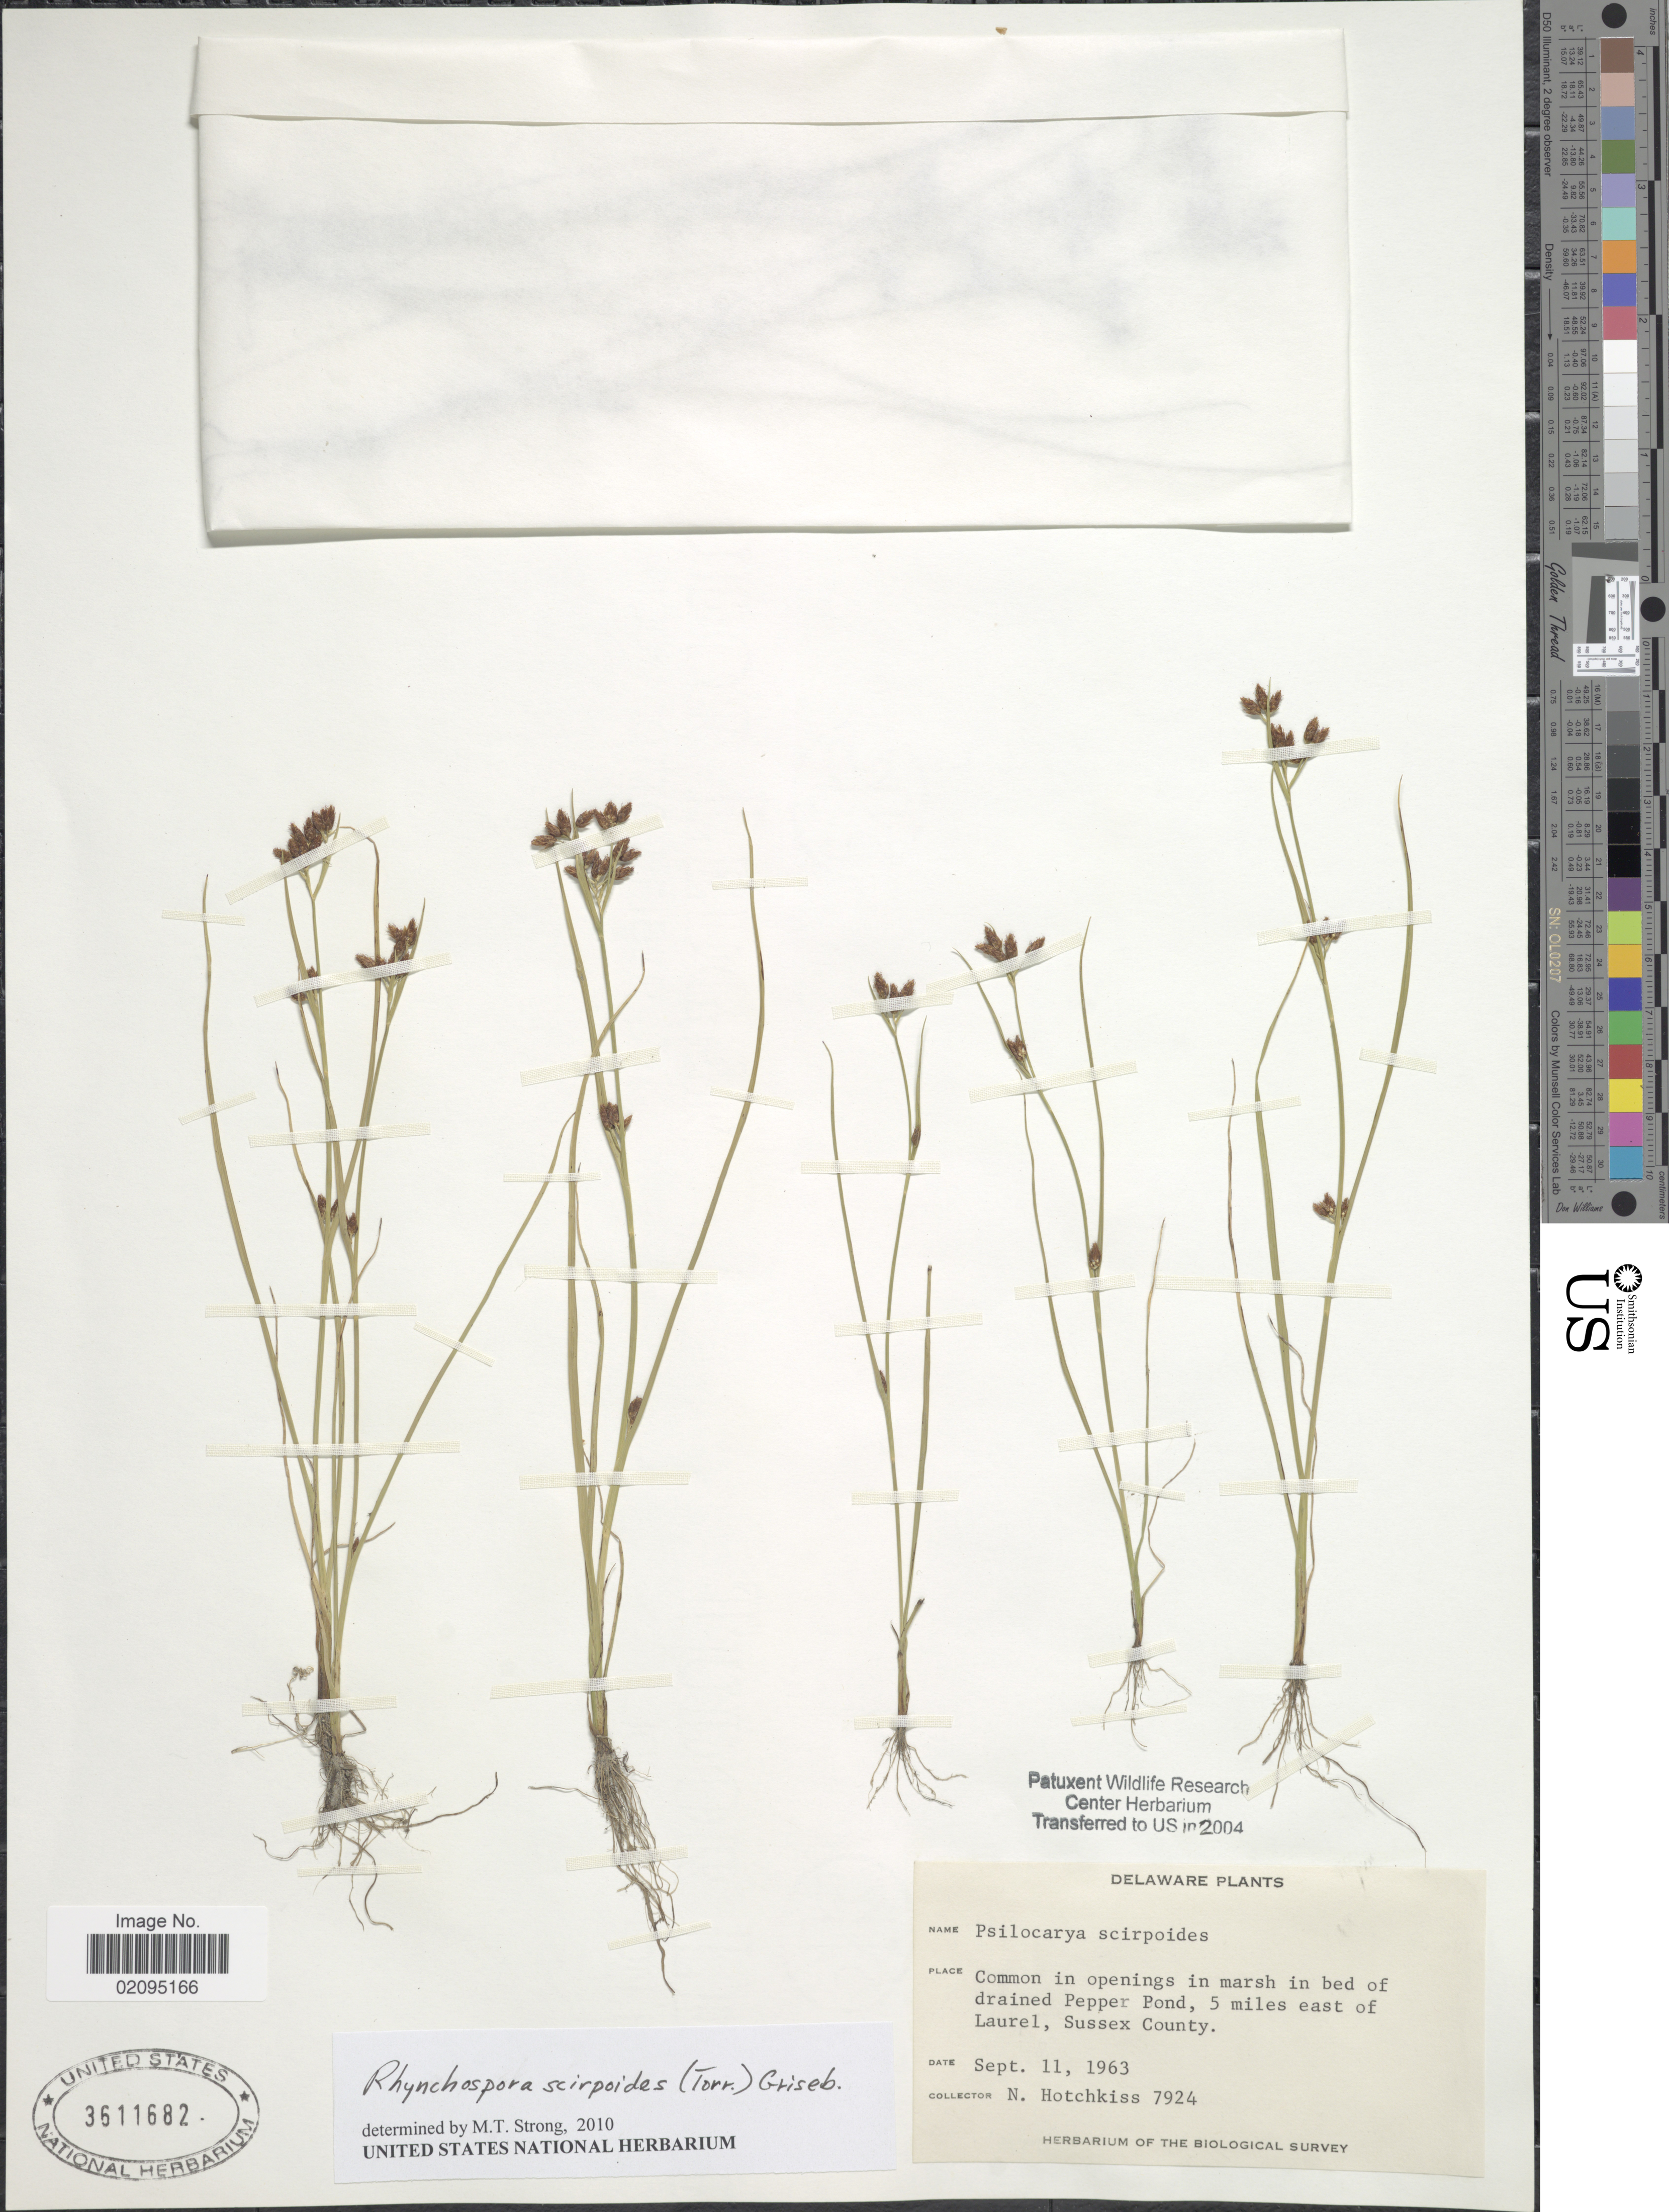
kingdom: Plantae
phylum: Tracheophyta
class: Liliopsida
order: Poales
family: Cyperaceae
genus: Rhynchospora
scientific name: Rhynchospora scirpoides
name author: (Torr.) Griseb.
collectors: N. Hotchkiss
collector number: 7924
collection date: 1963-09-11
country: United States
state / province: Delaware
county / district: Sussex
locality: In bed of drained Pepper Pond, 5 miles east of Laurel, Sussex County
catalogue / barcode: US 3611682